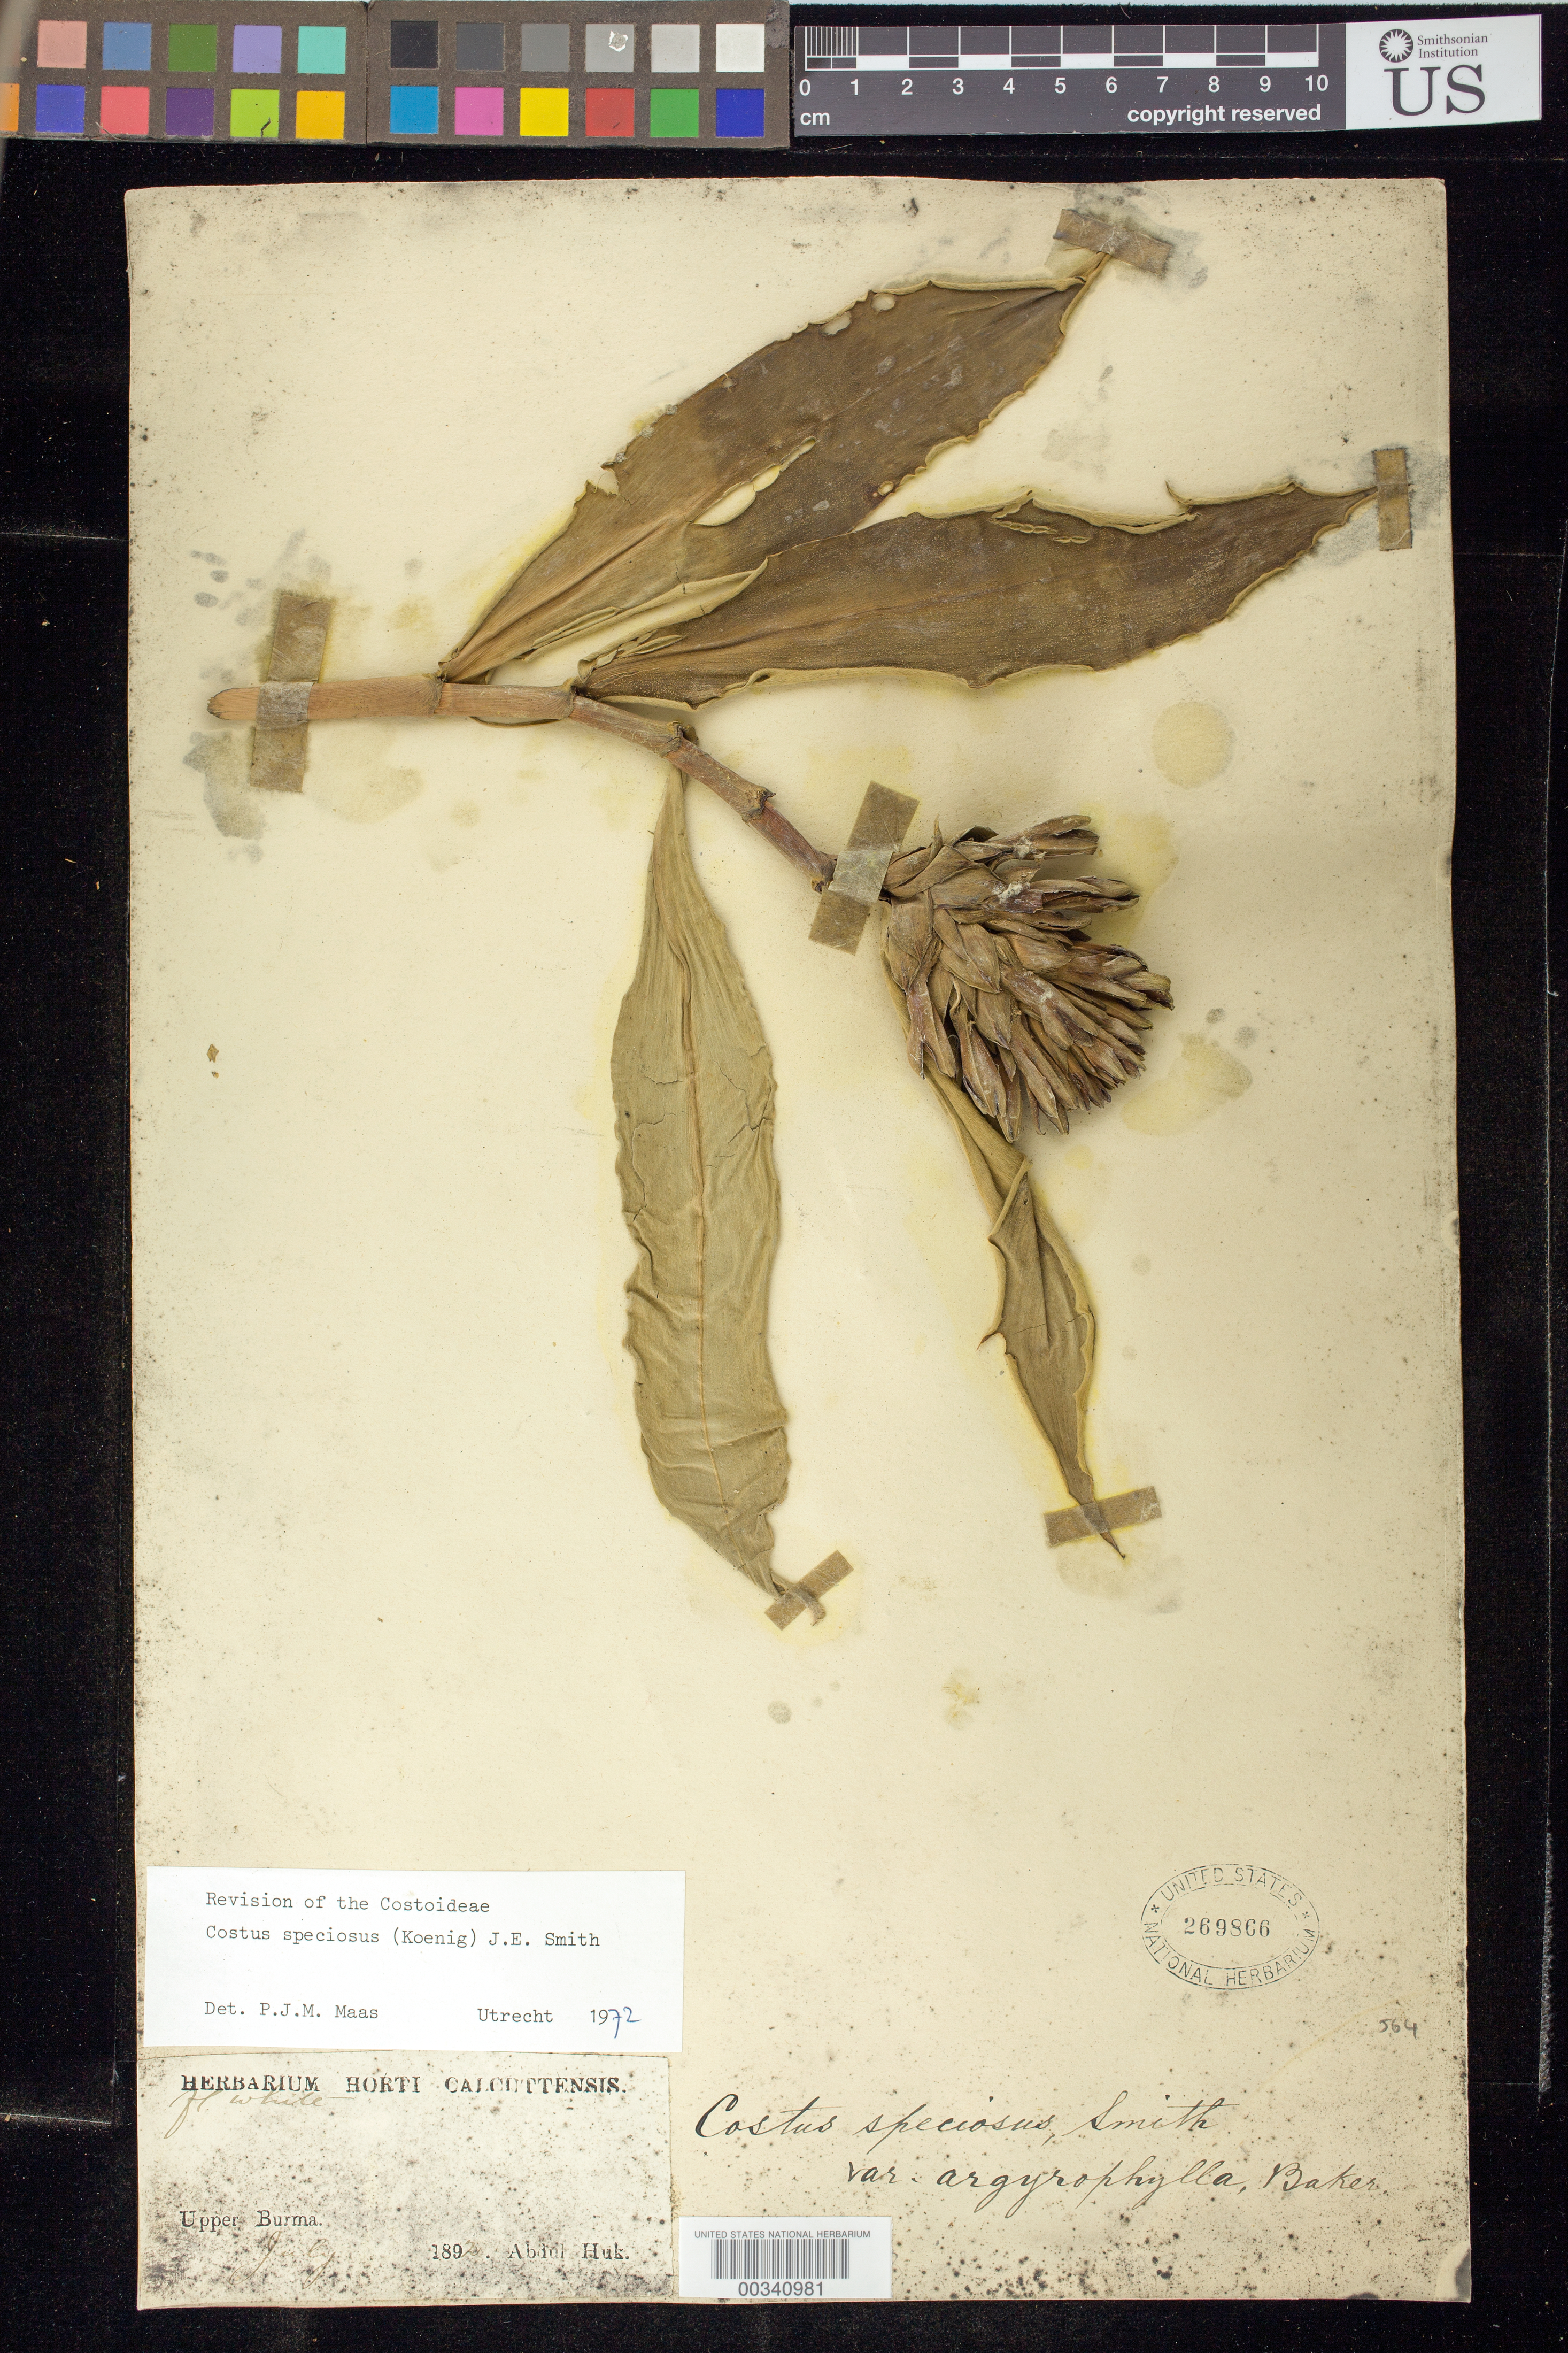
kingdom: Plantae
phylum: Tracheophyta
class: Liliopsida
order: Zingiberales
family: Costaceae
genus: Hellenia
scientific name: Hellenia speciosa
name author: (J. Koenig) S.R. Dutta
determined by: (US) Smithsonian Institution - National Museum of Natural History - Department of Botany (UNITED STATES)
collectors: A. Huk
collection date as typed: Jul 1892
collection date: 1892-07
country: Myanmar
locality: Upper Burma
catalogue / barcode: US 269866